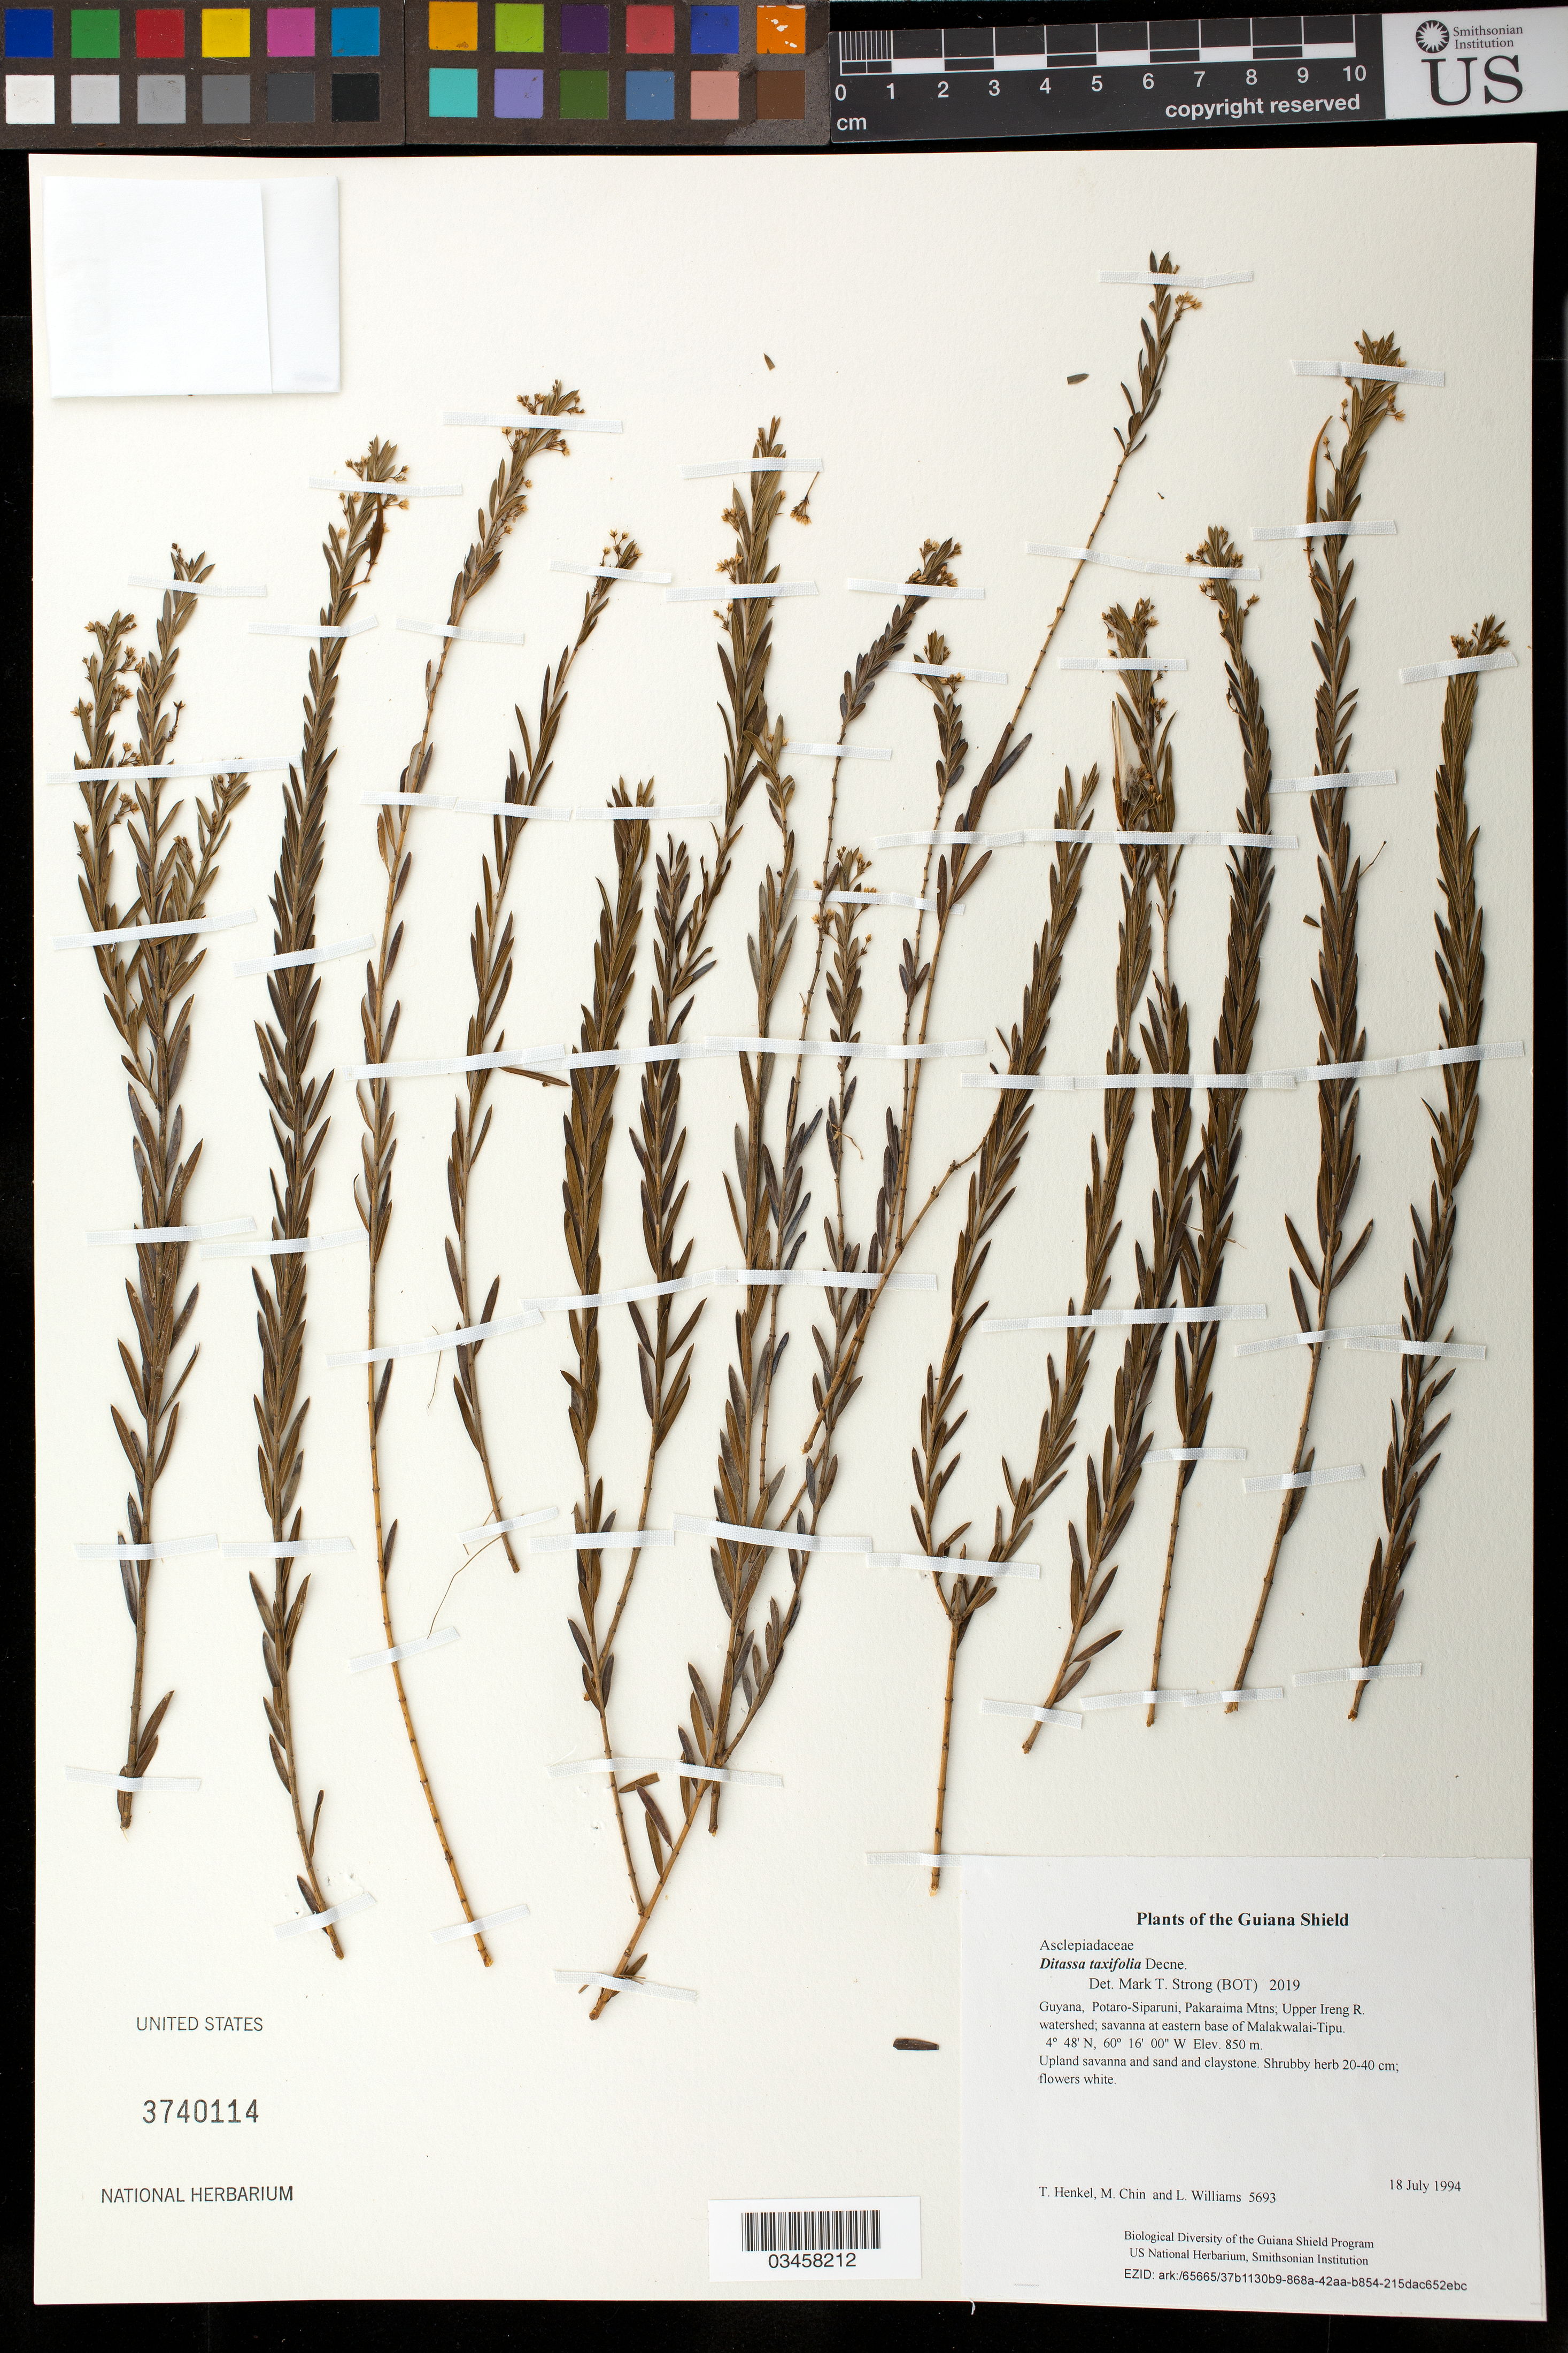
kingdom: Plantae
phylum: Tracheophyta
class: Magnoliopsida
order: Gentianales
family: Apocynaceae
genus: Ditassa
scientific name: Ditassa taxifolia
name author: Decne.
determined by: Strong, Mark T., (BOT), Smithsonian Institution - National Museum of Natural History (UNITED STATES)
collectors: T. Henkel, M. Chin & L. Williams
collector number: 5693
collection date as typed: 18 July 1994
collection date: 1994-07-18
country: Guyana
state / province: Potaro-Siparuni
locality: Pakaraima Mtns; Upper Ireng R. watershed; savanna at eastern base of Malakwalai-Tipu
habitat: Upland savanna and sand and claystone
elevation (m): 850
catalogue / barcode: US 3740114